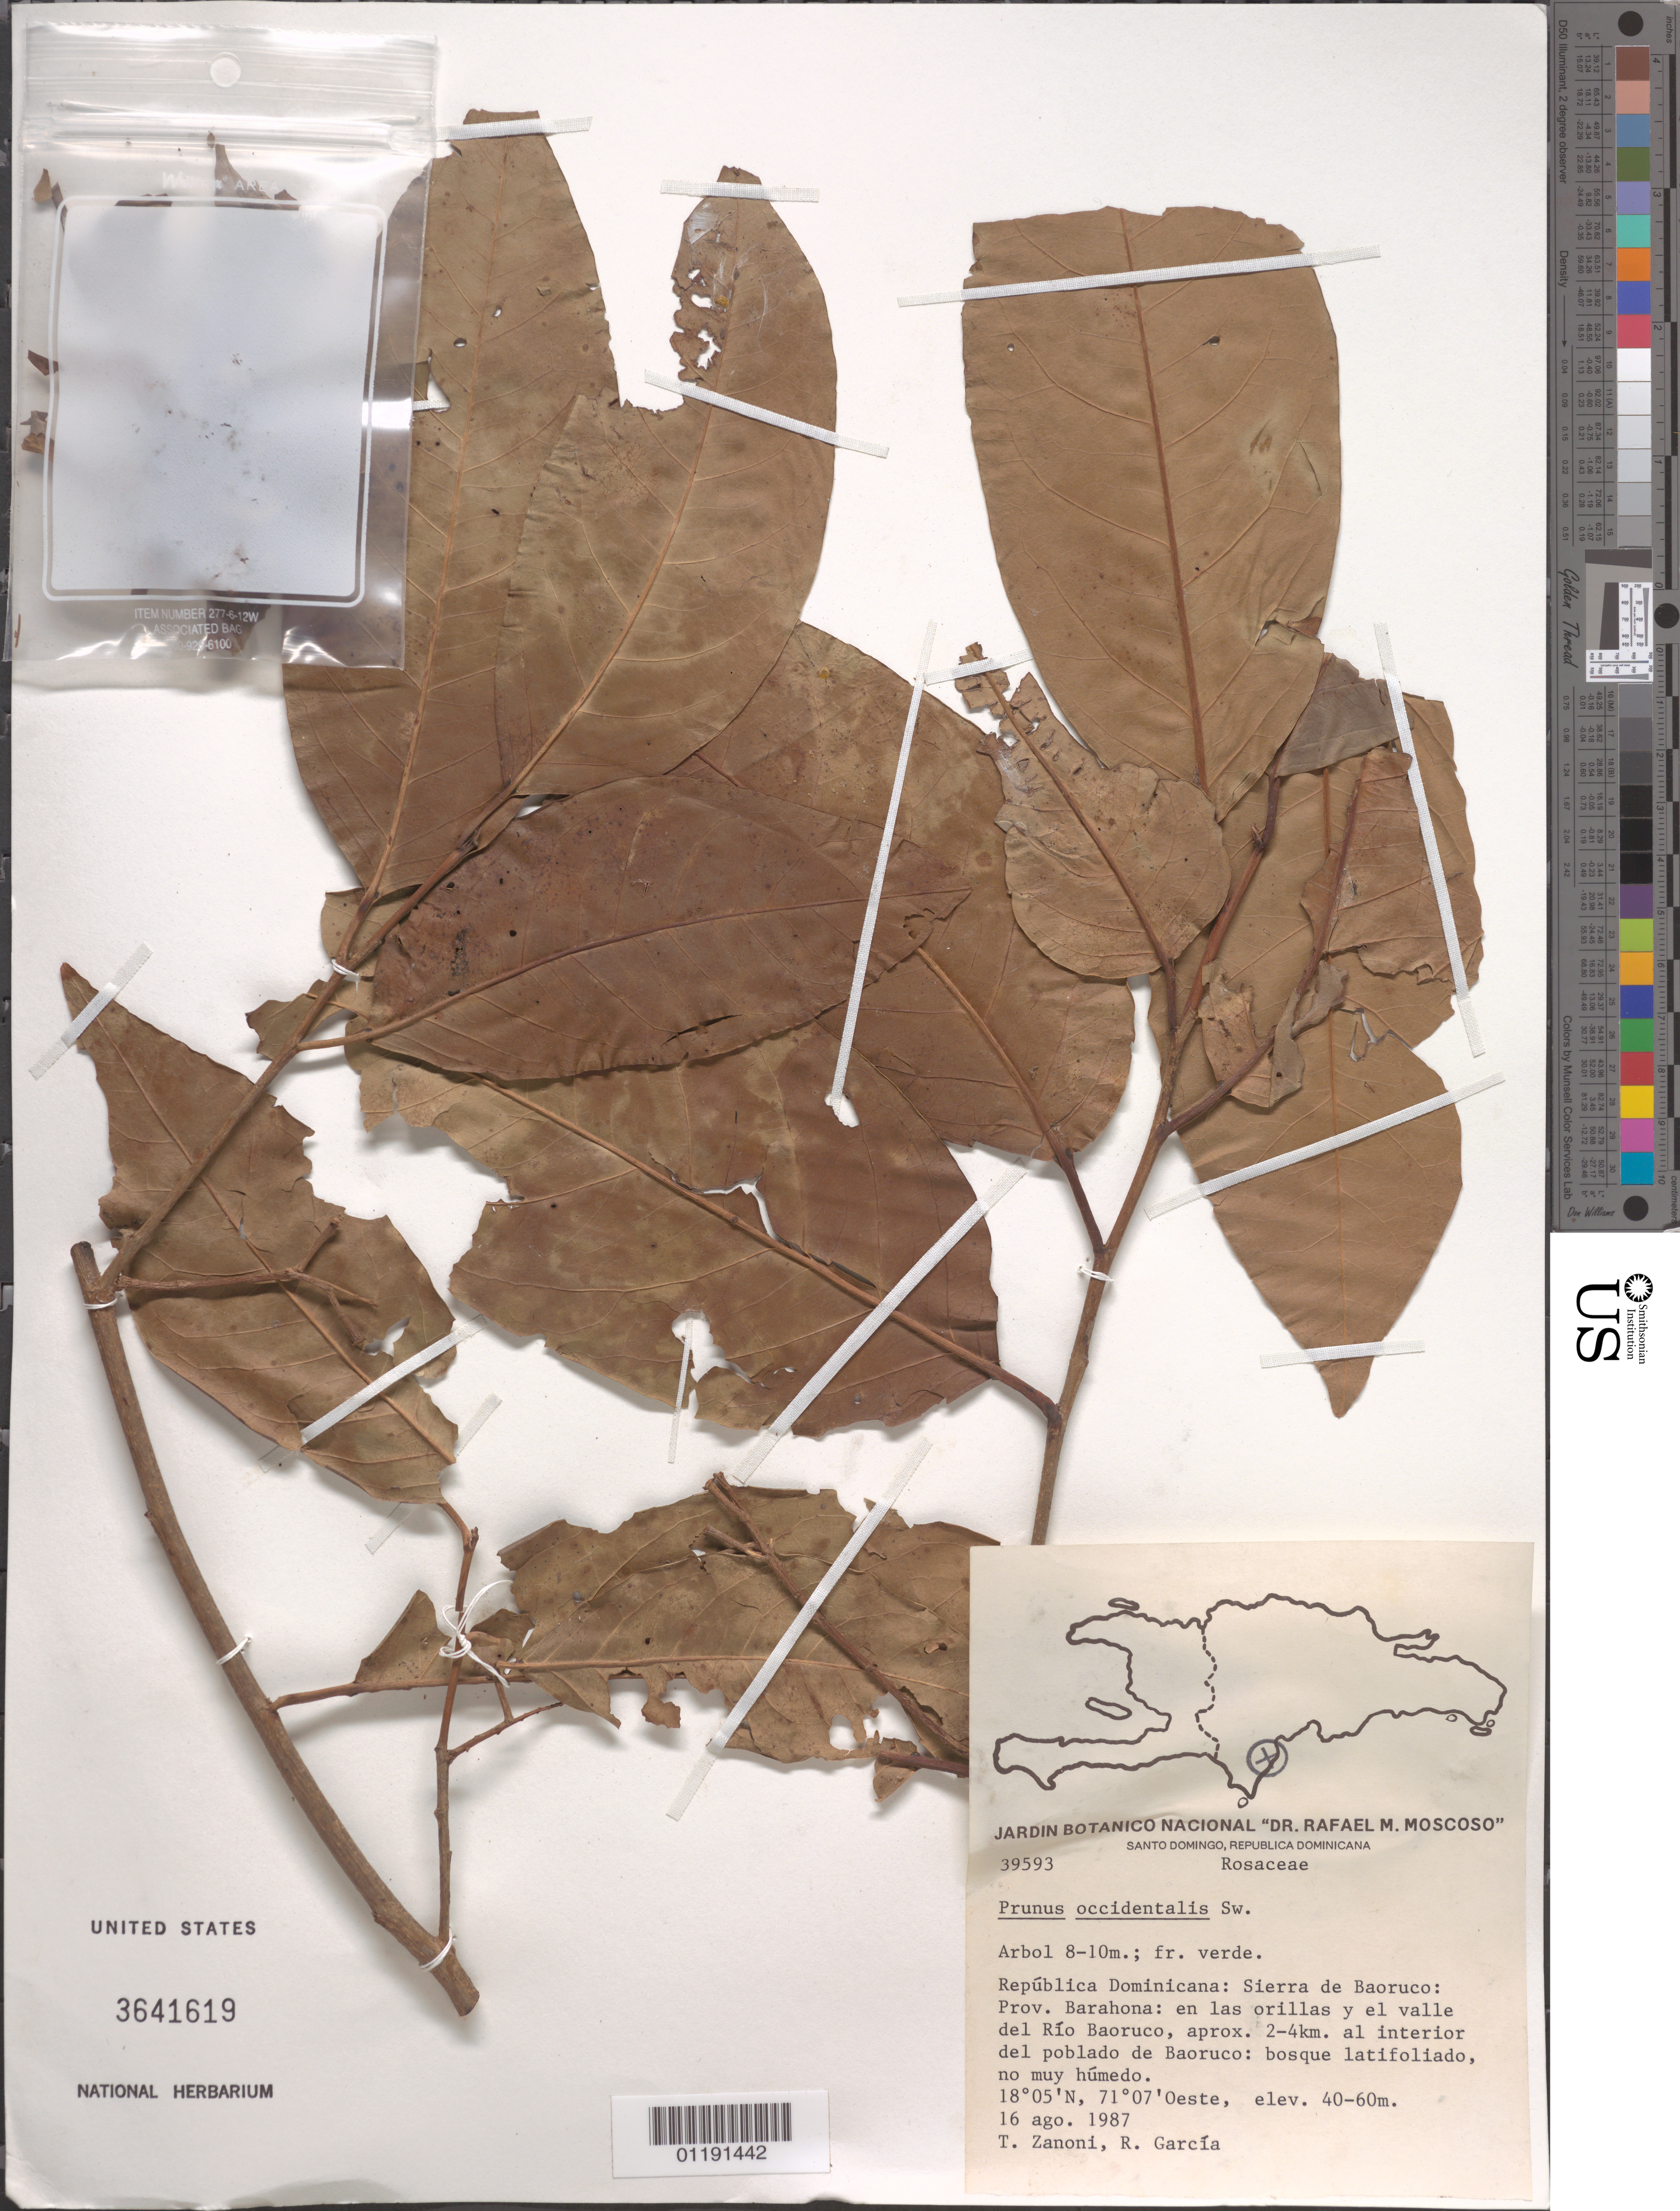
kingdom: Plantae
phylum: Tracheophyta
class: Magnoliopsida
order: Rosales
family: Rosaceae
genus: Prunus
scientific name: Prunus occidentalis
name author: Sw.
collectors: T. A. Zanoni & R. G. García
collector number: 39593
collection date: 1987-08-16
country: Dominican Republic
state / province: Barahona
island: Hispaniola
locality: Sierra de Baoruco: on the banks and the valley of Río Baoruco, approx. 2-4 km. inside the town of Baoruco.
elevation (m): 40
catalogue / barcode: US 3641619